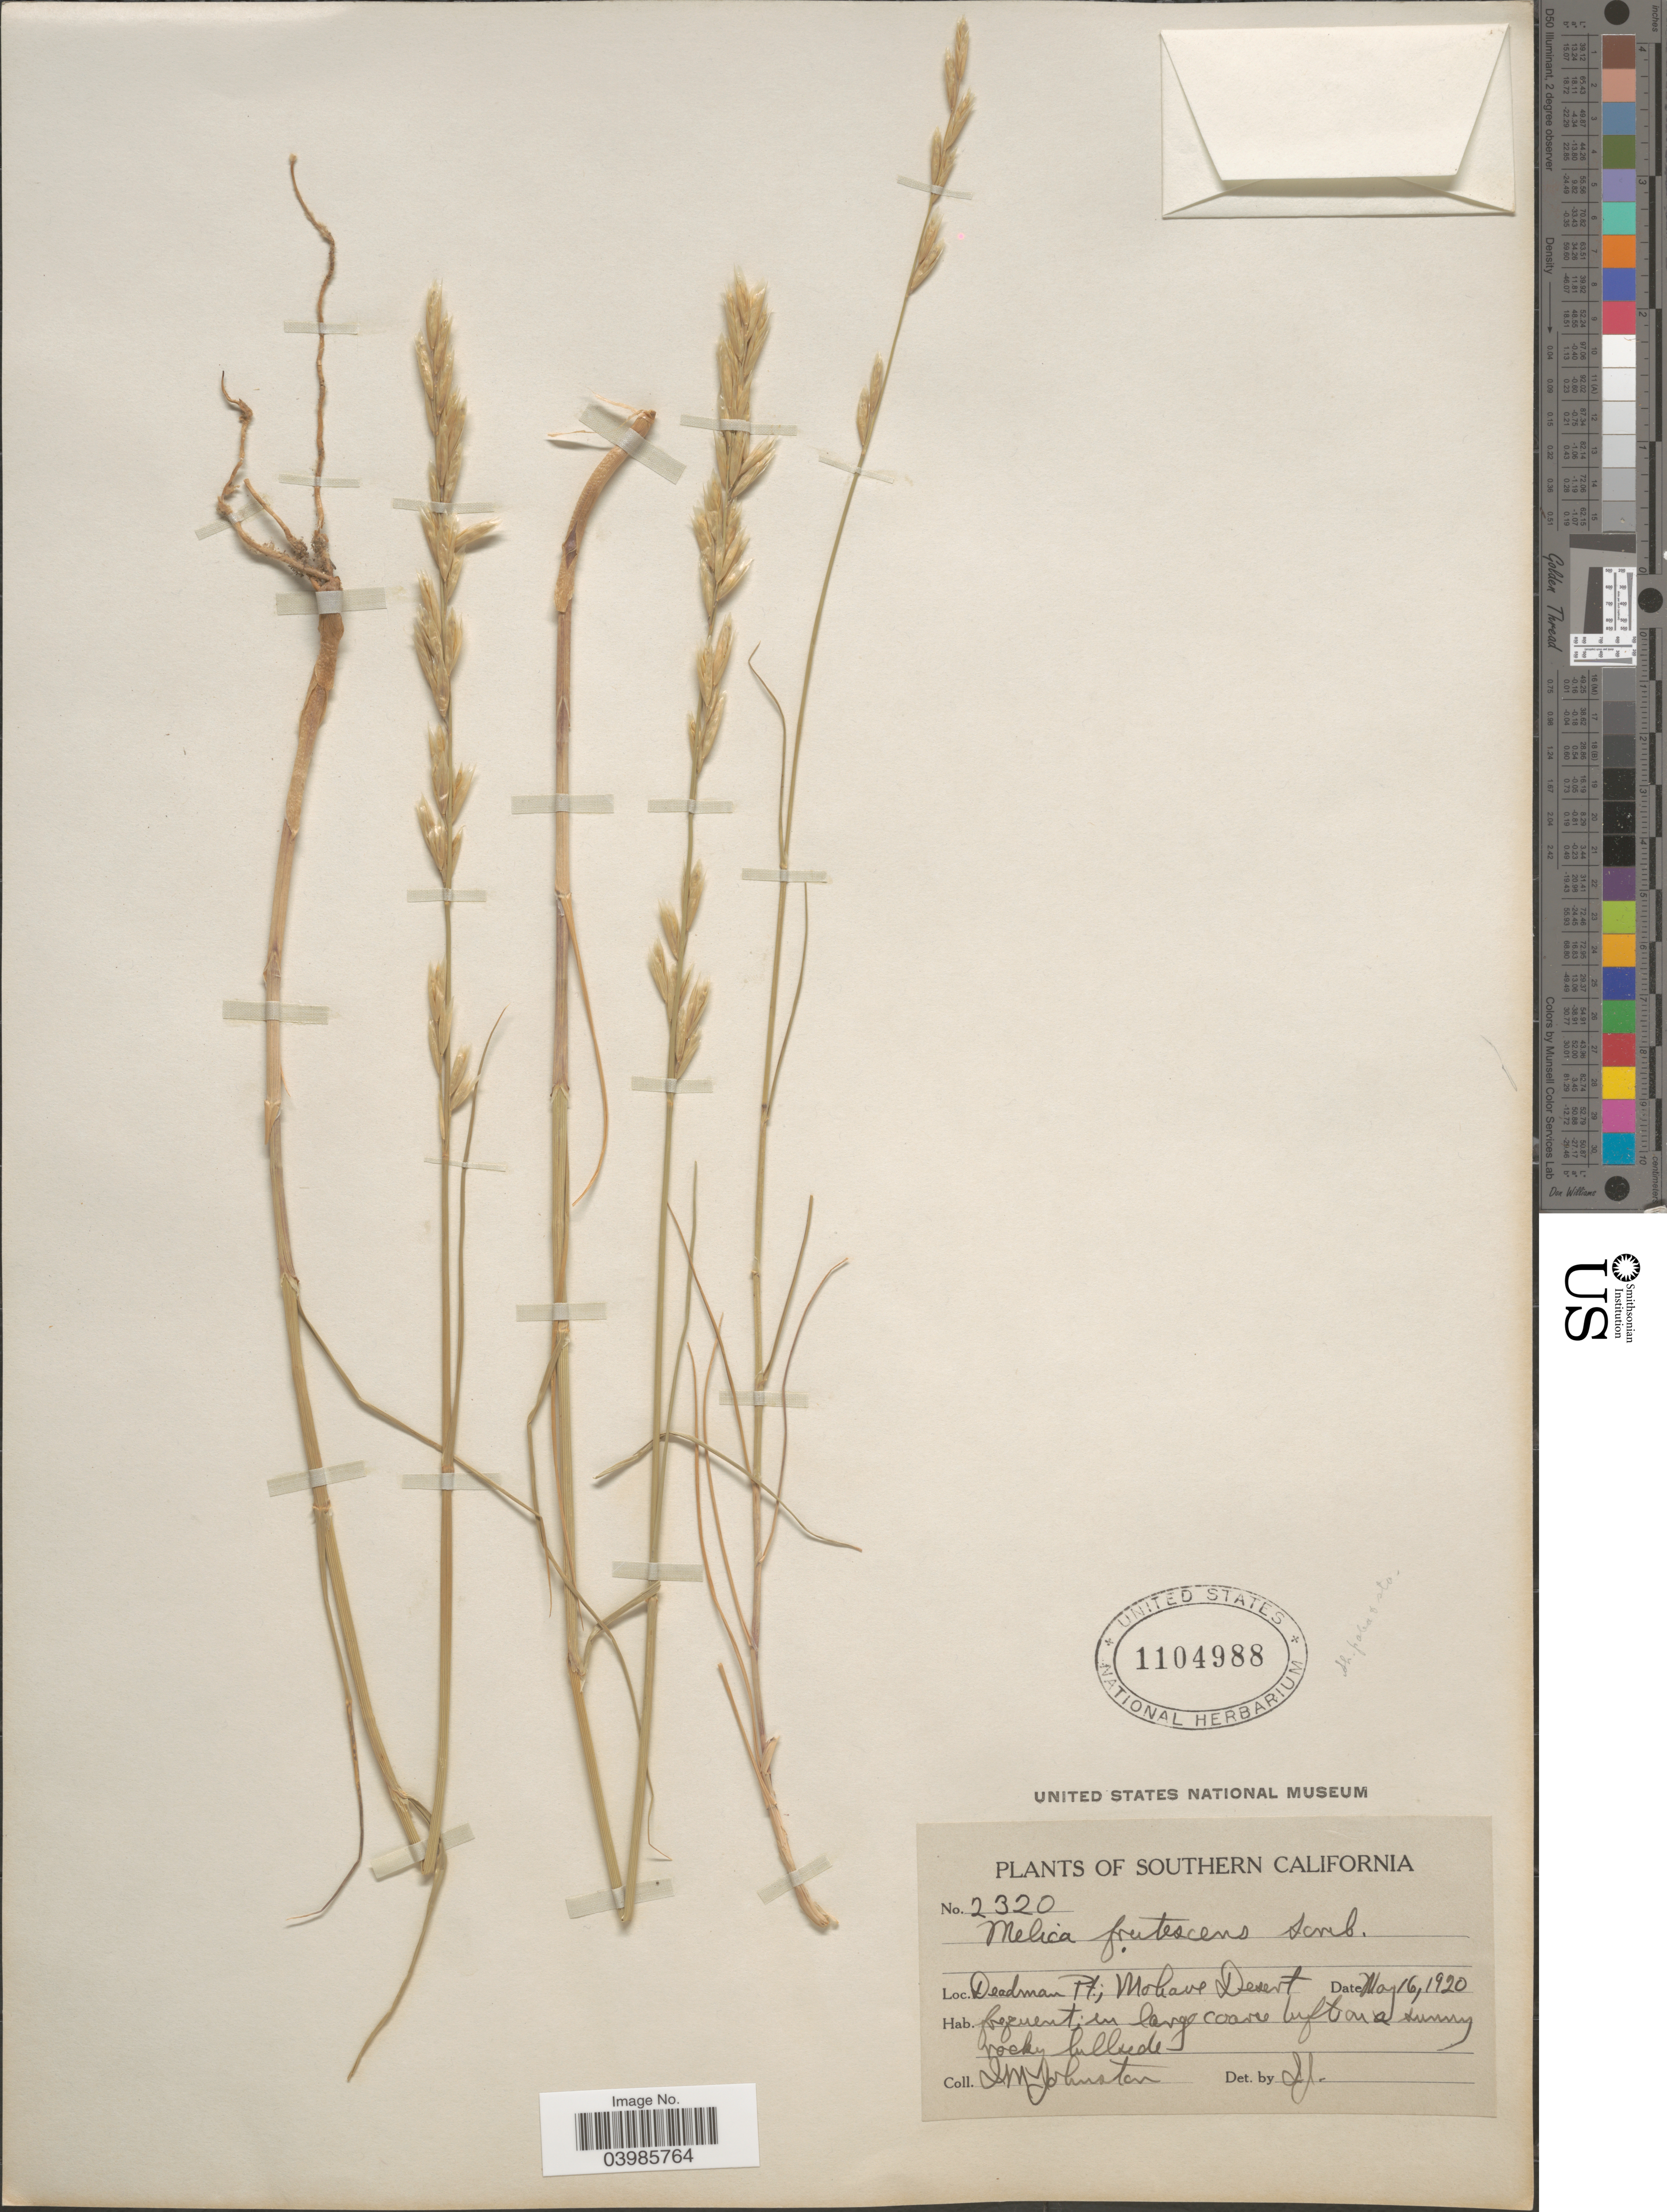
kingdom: Plantae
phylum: Tracheophyta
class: Liliopsida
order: Poales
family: Poaceae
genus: Melica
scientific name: Melica frutescens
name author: Scribn.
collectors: J. Johnston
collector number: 2320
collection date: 1920-05-16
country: United States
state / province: California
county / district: Kern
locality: Southern California. Deadman Pt.; Mohave Desert.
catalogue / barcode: US 1104988